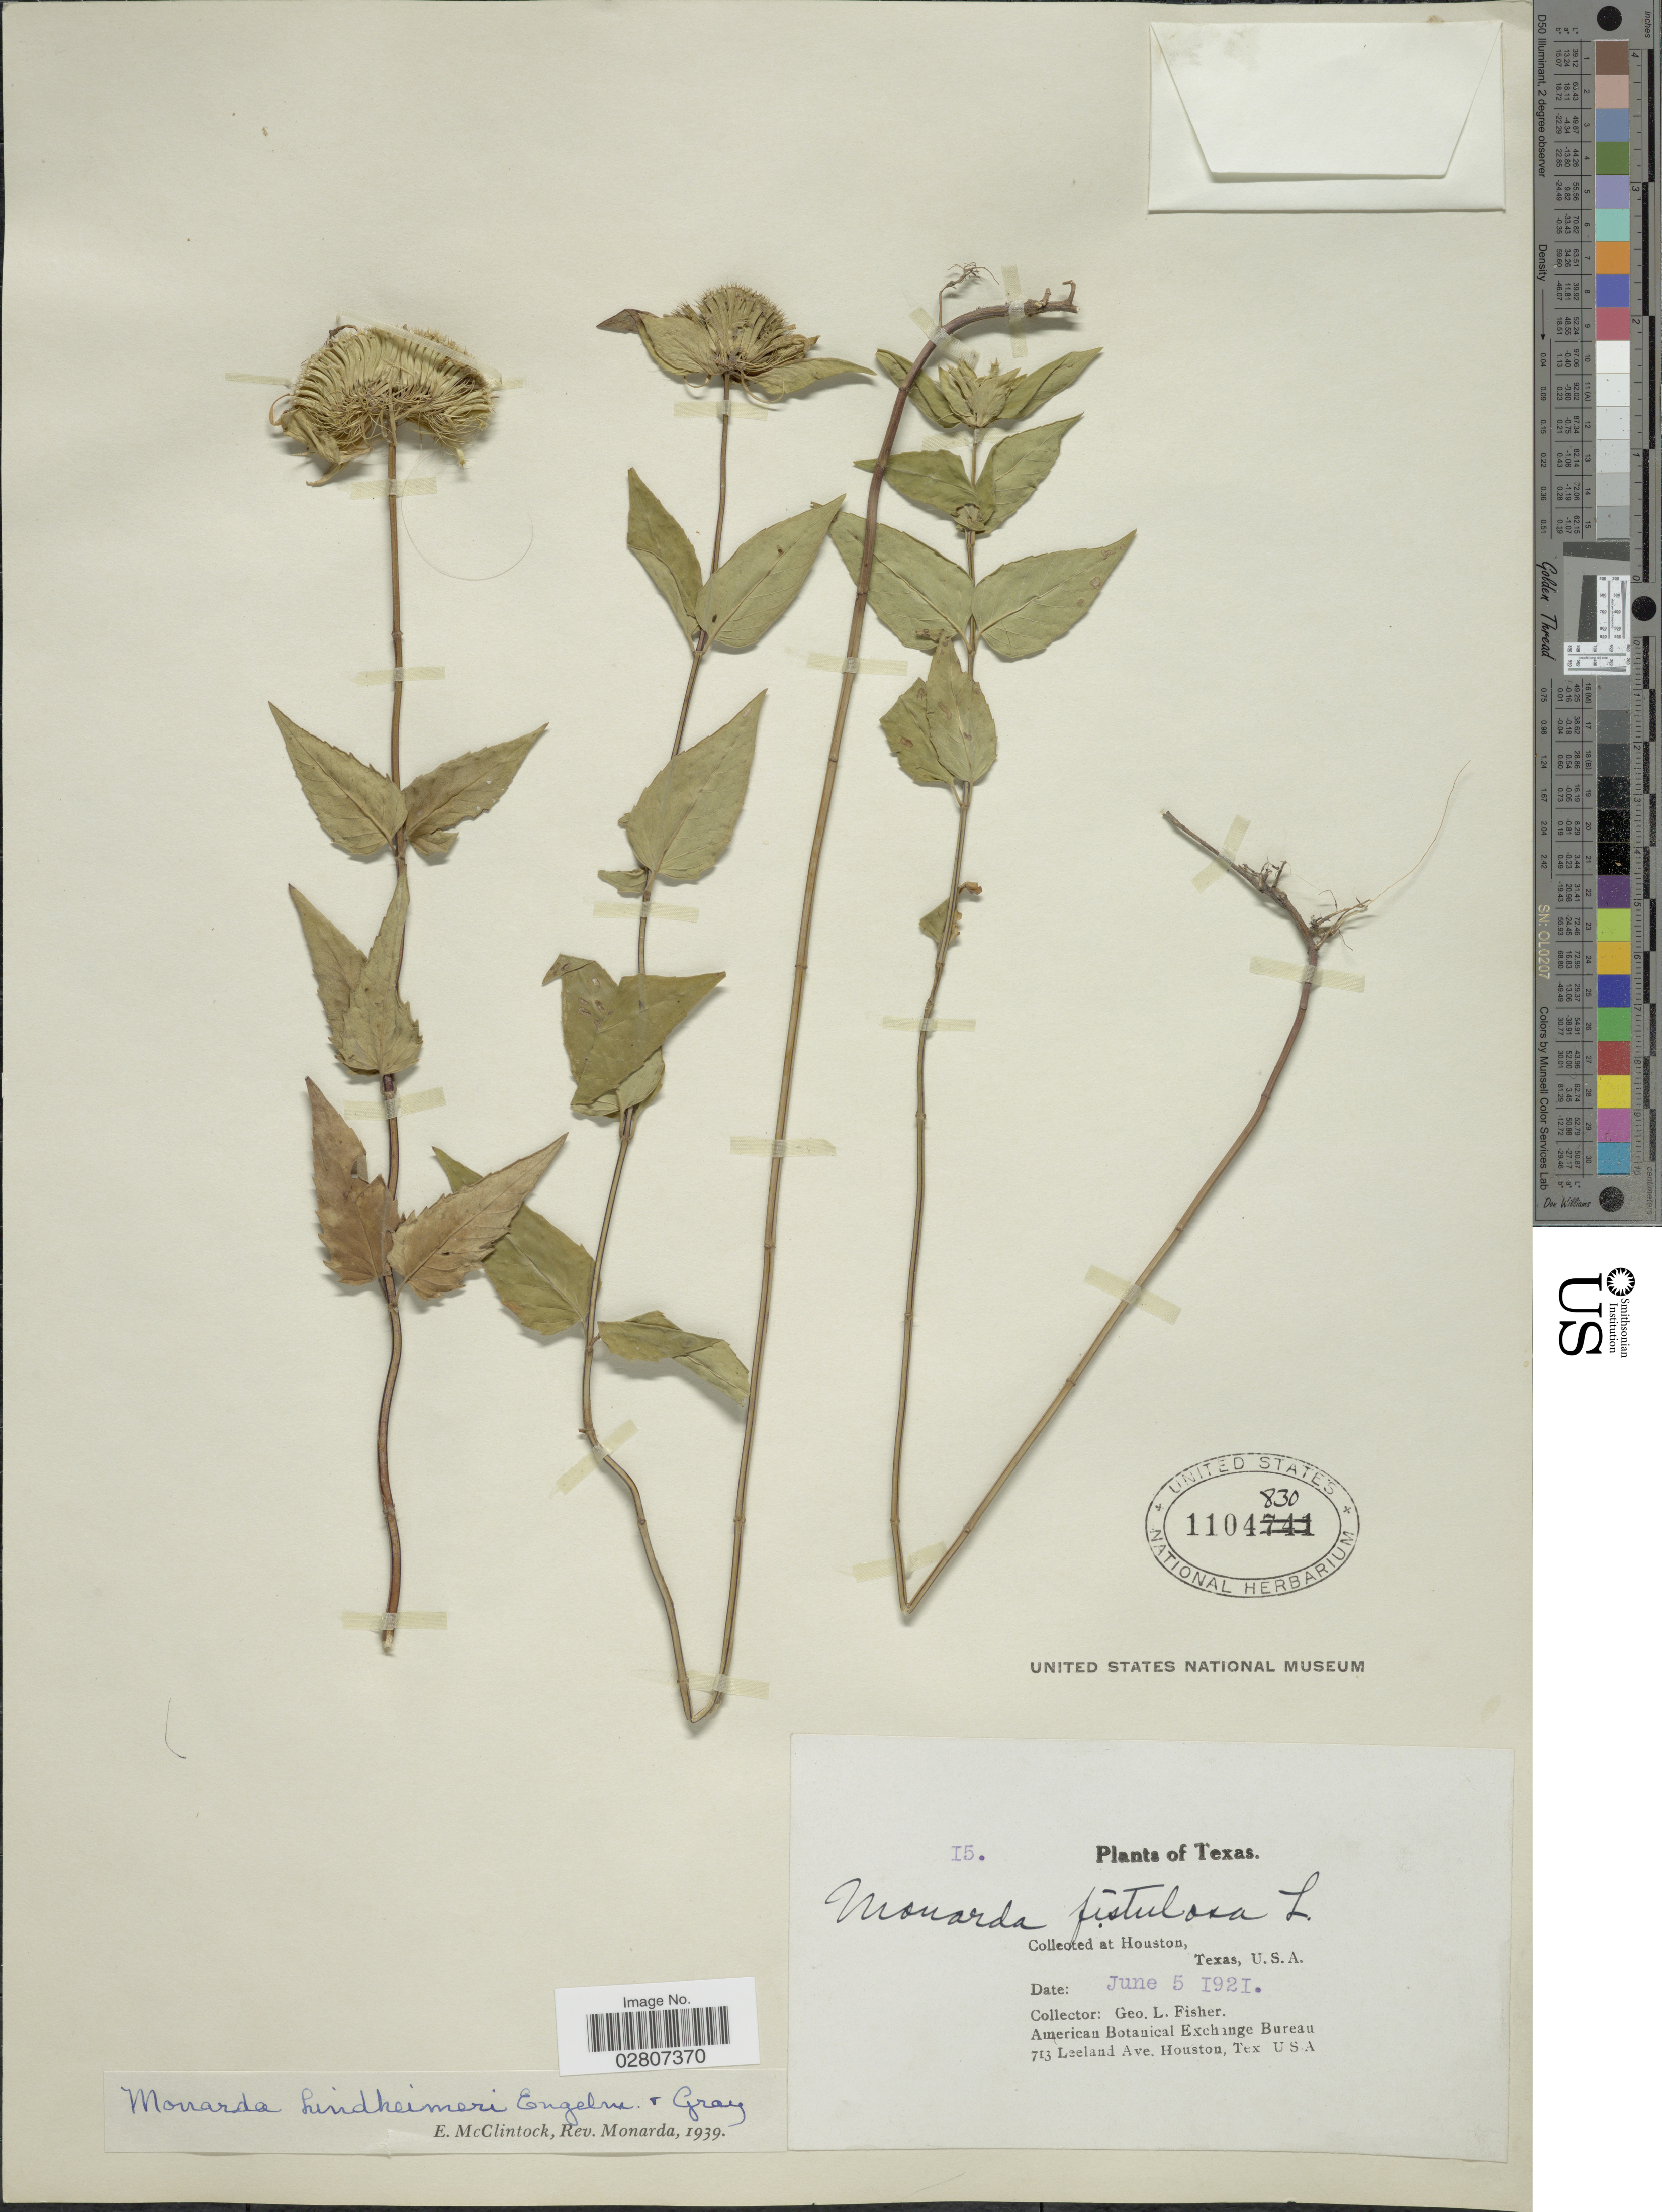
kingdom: Plantae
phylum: Tracheophyta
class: Magnoliopsida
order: Lamiales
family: Lamiaceae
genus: Monarda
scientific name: Monarda lindheimeri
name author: Engelm. & A. Gray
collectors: G. L. Fisher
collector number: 15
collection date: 1921-06-05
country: United States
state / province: Texas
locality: Houston, Texas.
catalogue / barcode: US 1104830